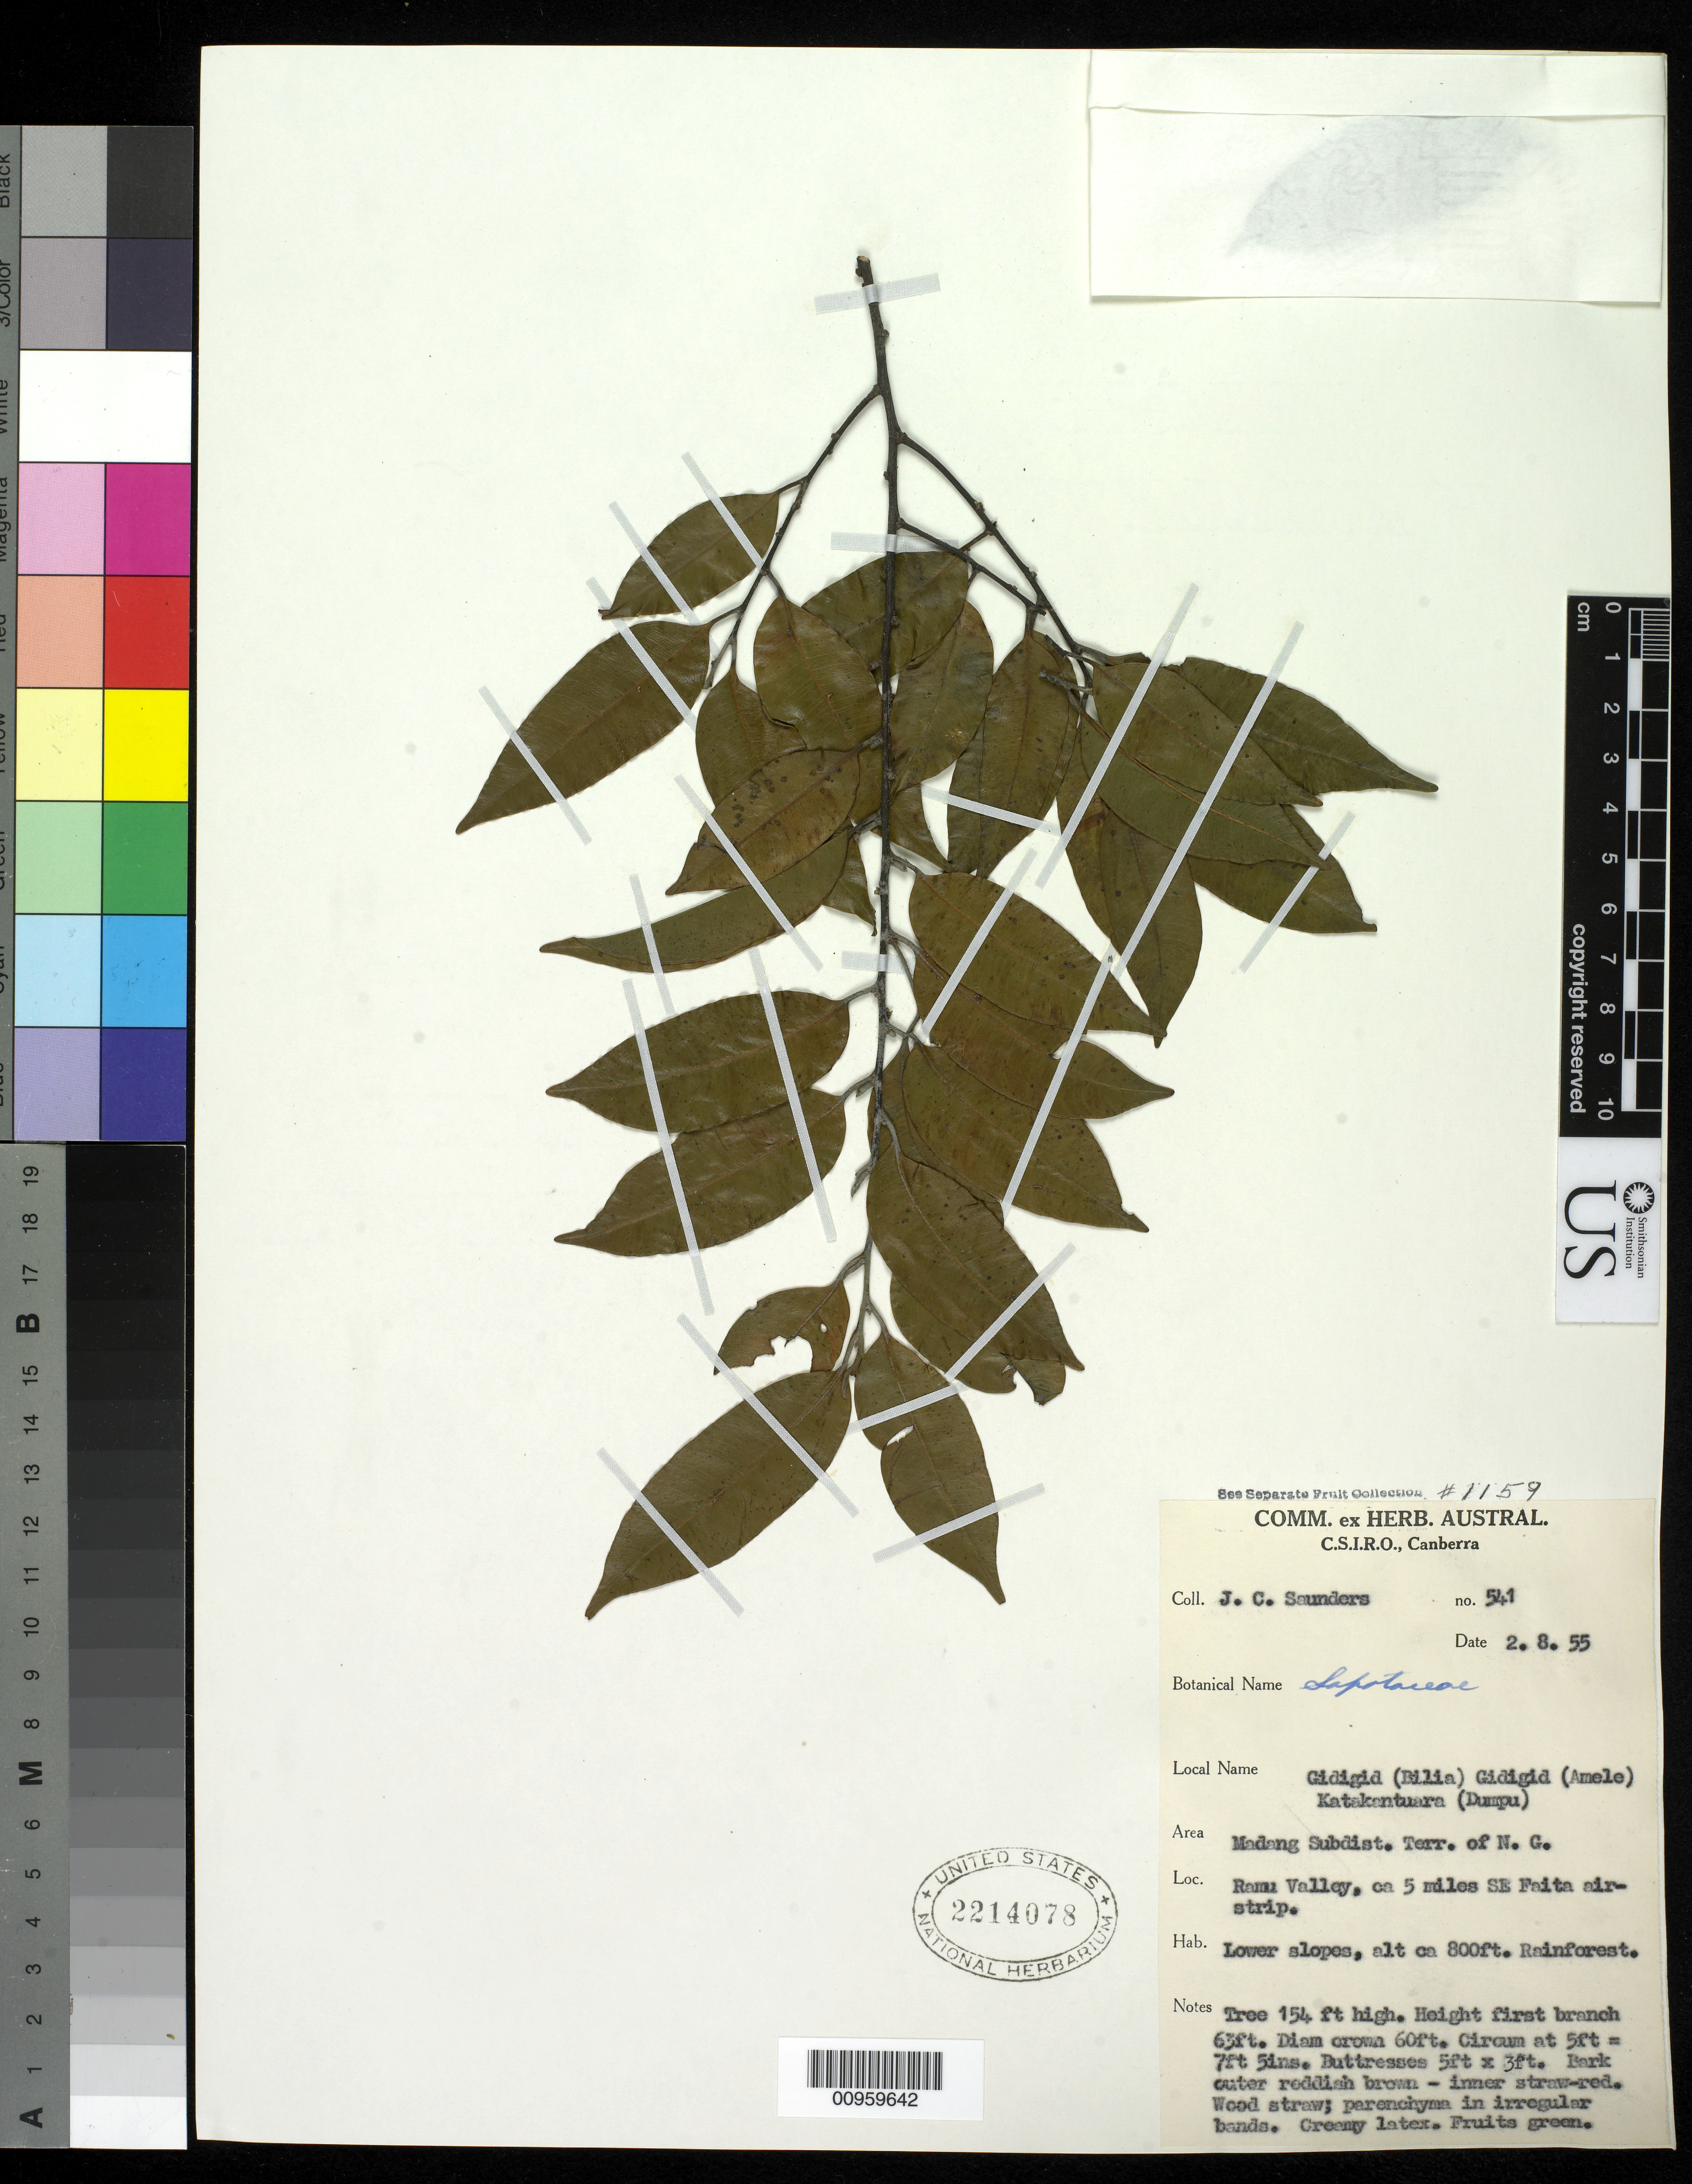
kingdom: Plantae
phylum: Tracheophyta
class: Magnoliopsida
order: Ericales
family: Sapotaceae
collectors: J. C. Saunders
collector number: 541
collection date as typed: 08 Feb 1955 or 02 Aug 1955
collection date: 1955-02-08 or 1955-08-02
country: Papua New Guinea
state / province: Madang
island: New Guinea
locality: Ramu Valley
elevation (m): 244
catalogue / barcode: US 2214078